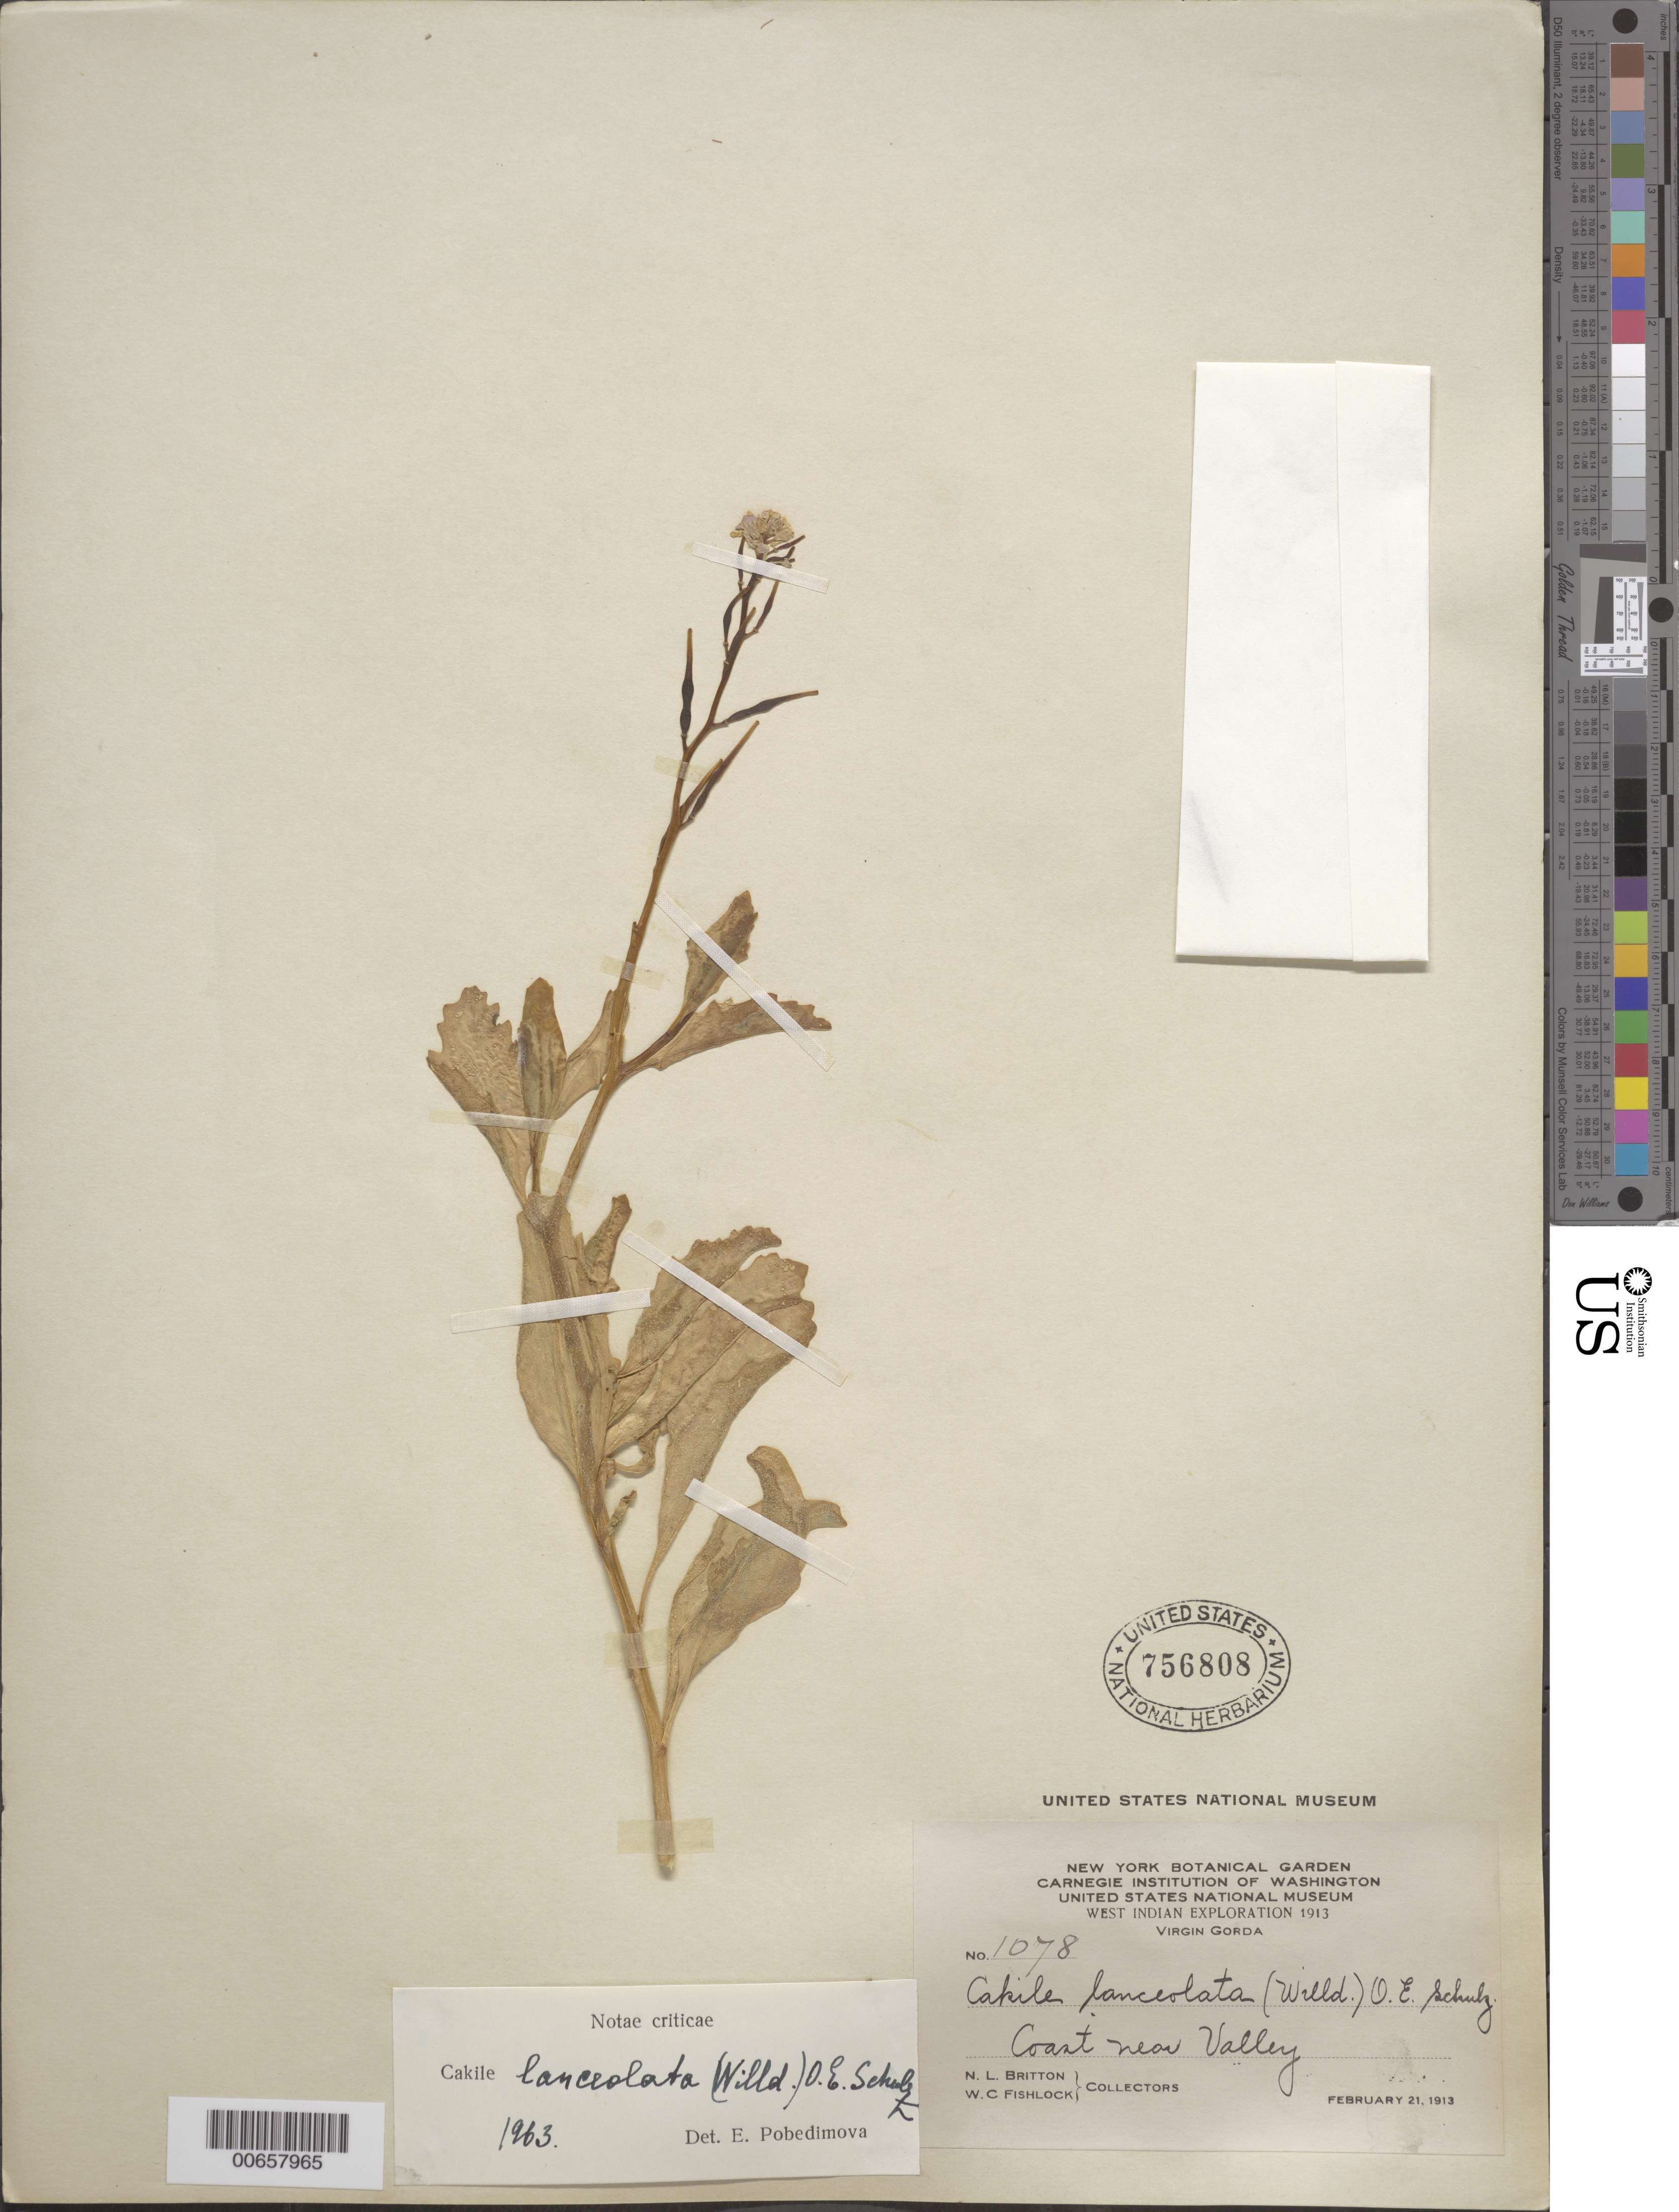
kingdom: Plantae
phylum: Tracheophyta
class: Magnoliopsida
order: Brassicales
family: Brassicaceae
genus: Cakile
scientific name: Cakile lanceolata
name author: (Willd.) O.E. Schulz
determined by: Pobedim.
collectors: N. Britton & W. Fishlock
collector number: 1078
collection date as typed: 21 Feb 1913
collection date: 1913-02-21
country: British Virgin Islands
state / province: Virgin Gorda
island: Virgin Gorda Island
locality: Valley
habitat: Coast near Valley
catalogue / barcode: US 756808